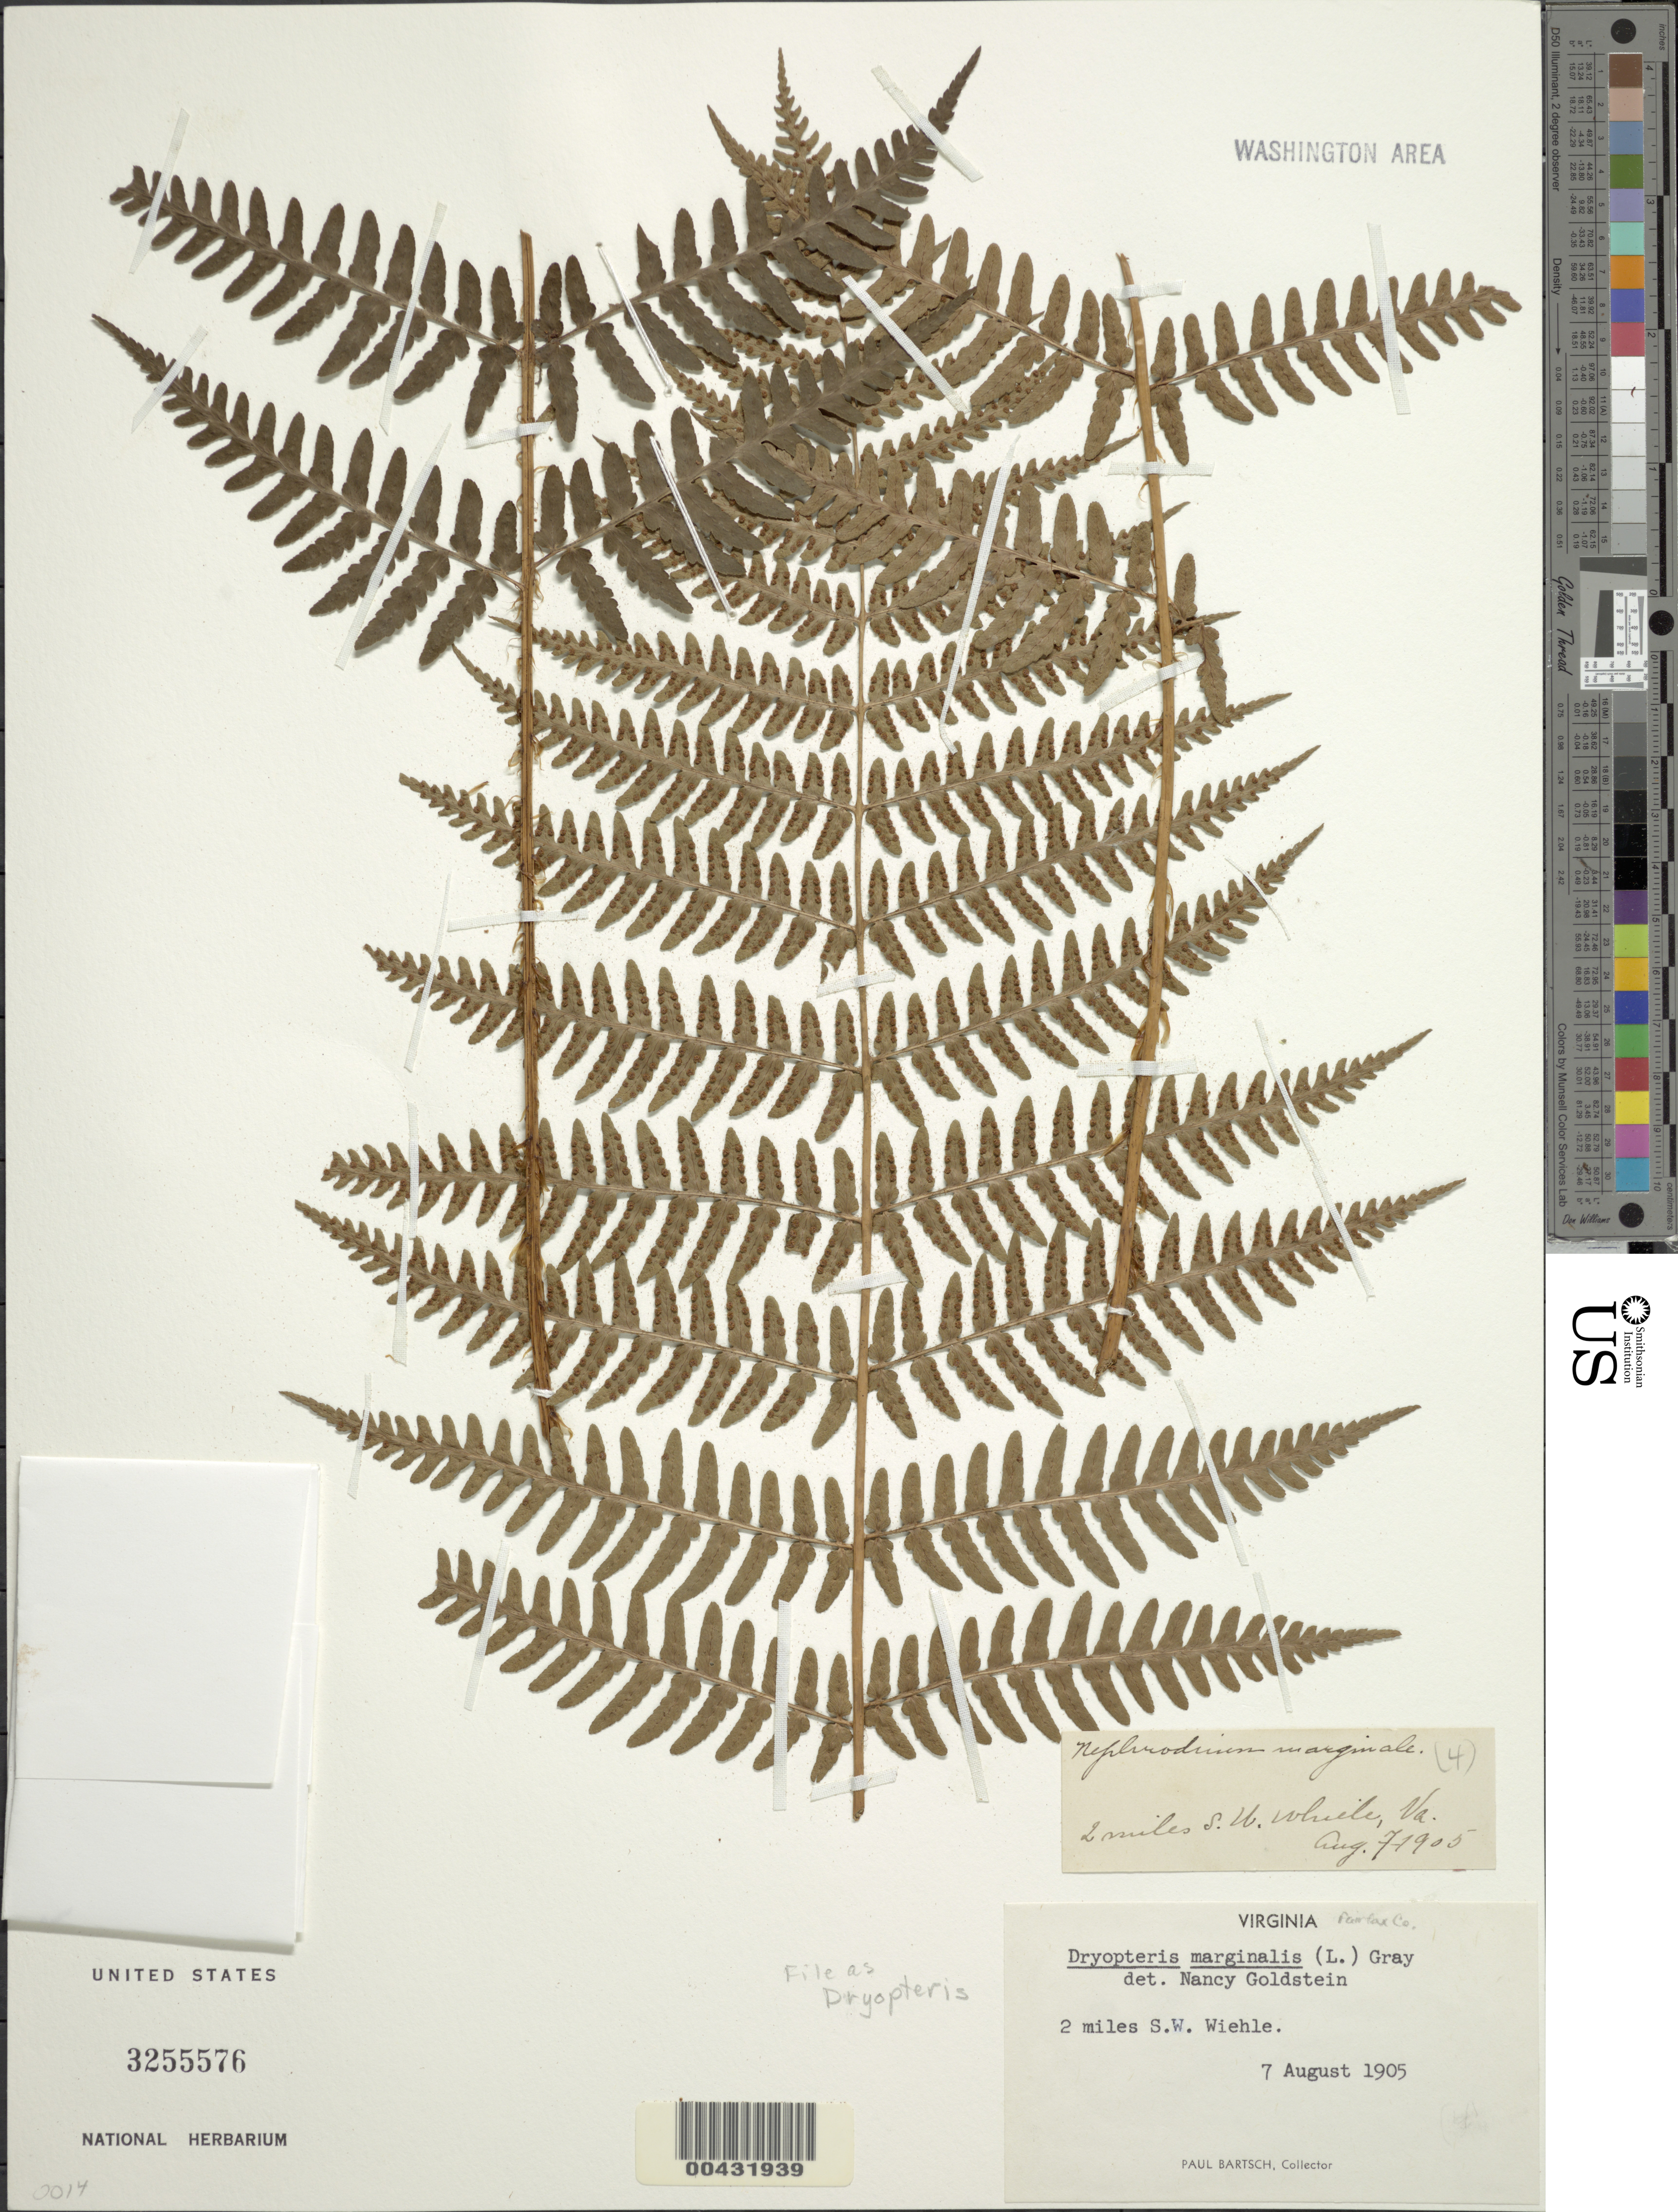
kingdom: Plantae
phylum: Tracheophyta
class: Polypodiopsida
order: Polypodiales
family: Dryopteridaceae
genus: Dryopteris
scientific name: Dryopteris marginalis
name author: (L.) A. Gray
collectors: P. Bartsch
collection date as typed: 07 Aug 1905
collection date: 1905-08-07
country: United States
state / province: Virginia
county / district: Fairfax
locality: SW of Wiehle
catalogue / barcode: US 3255576